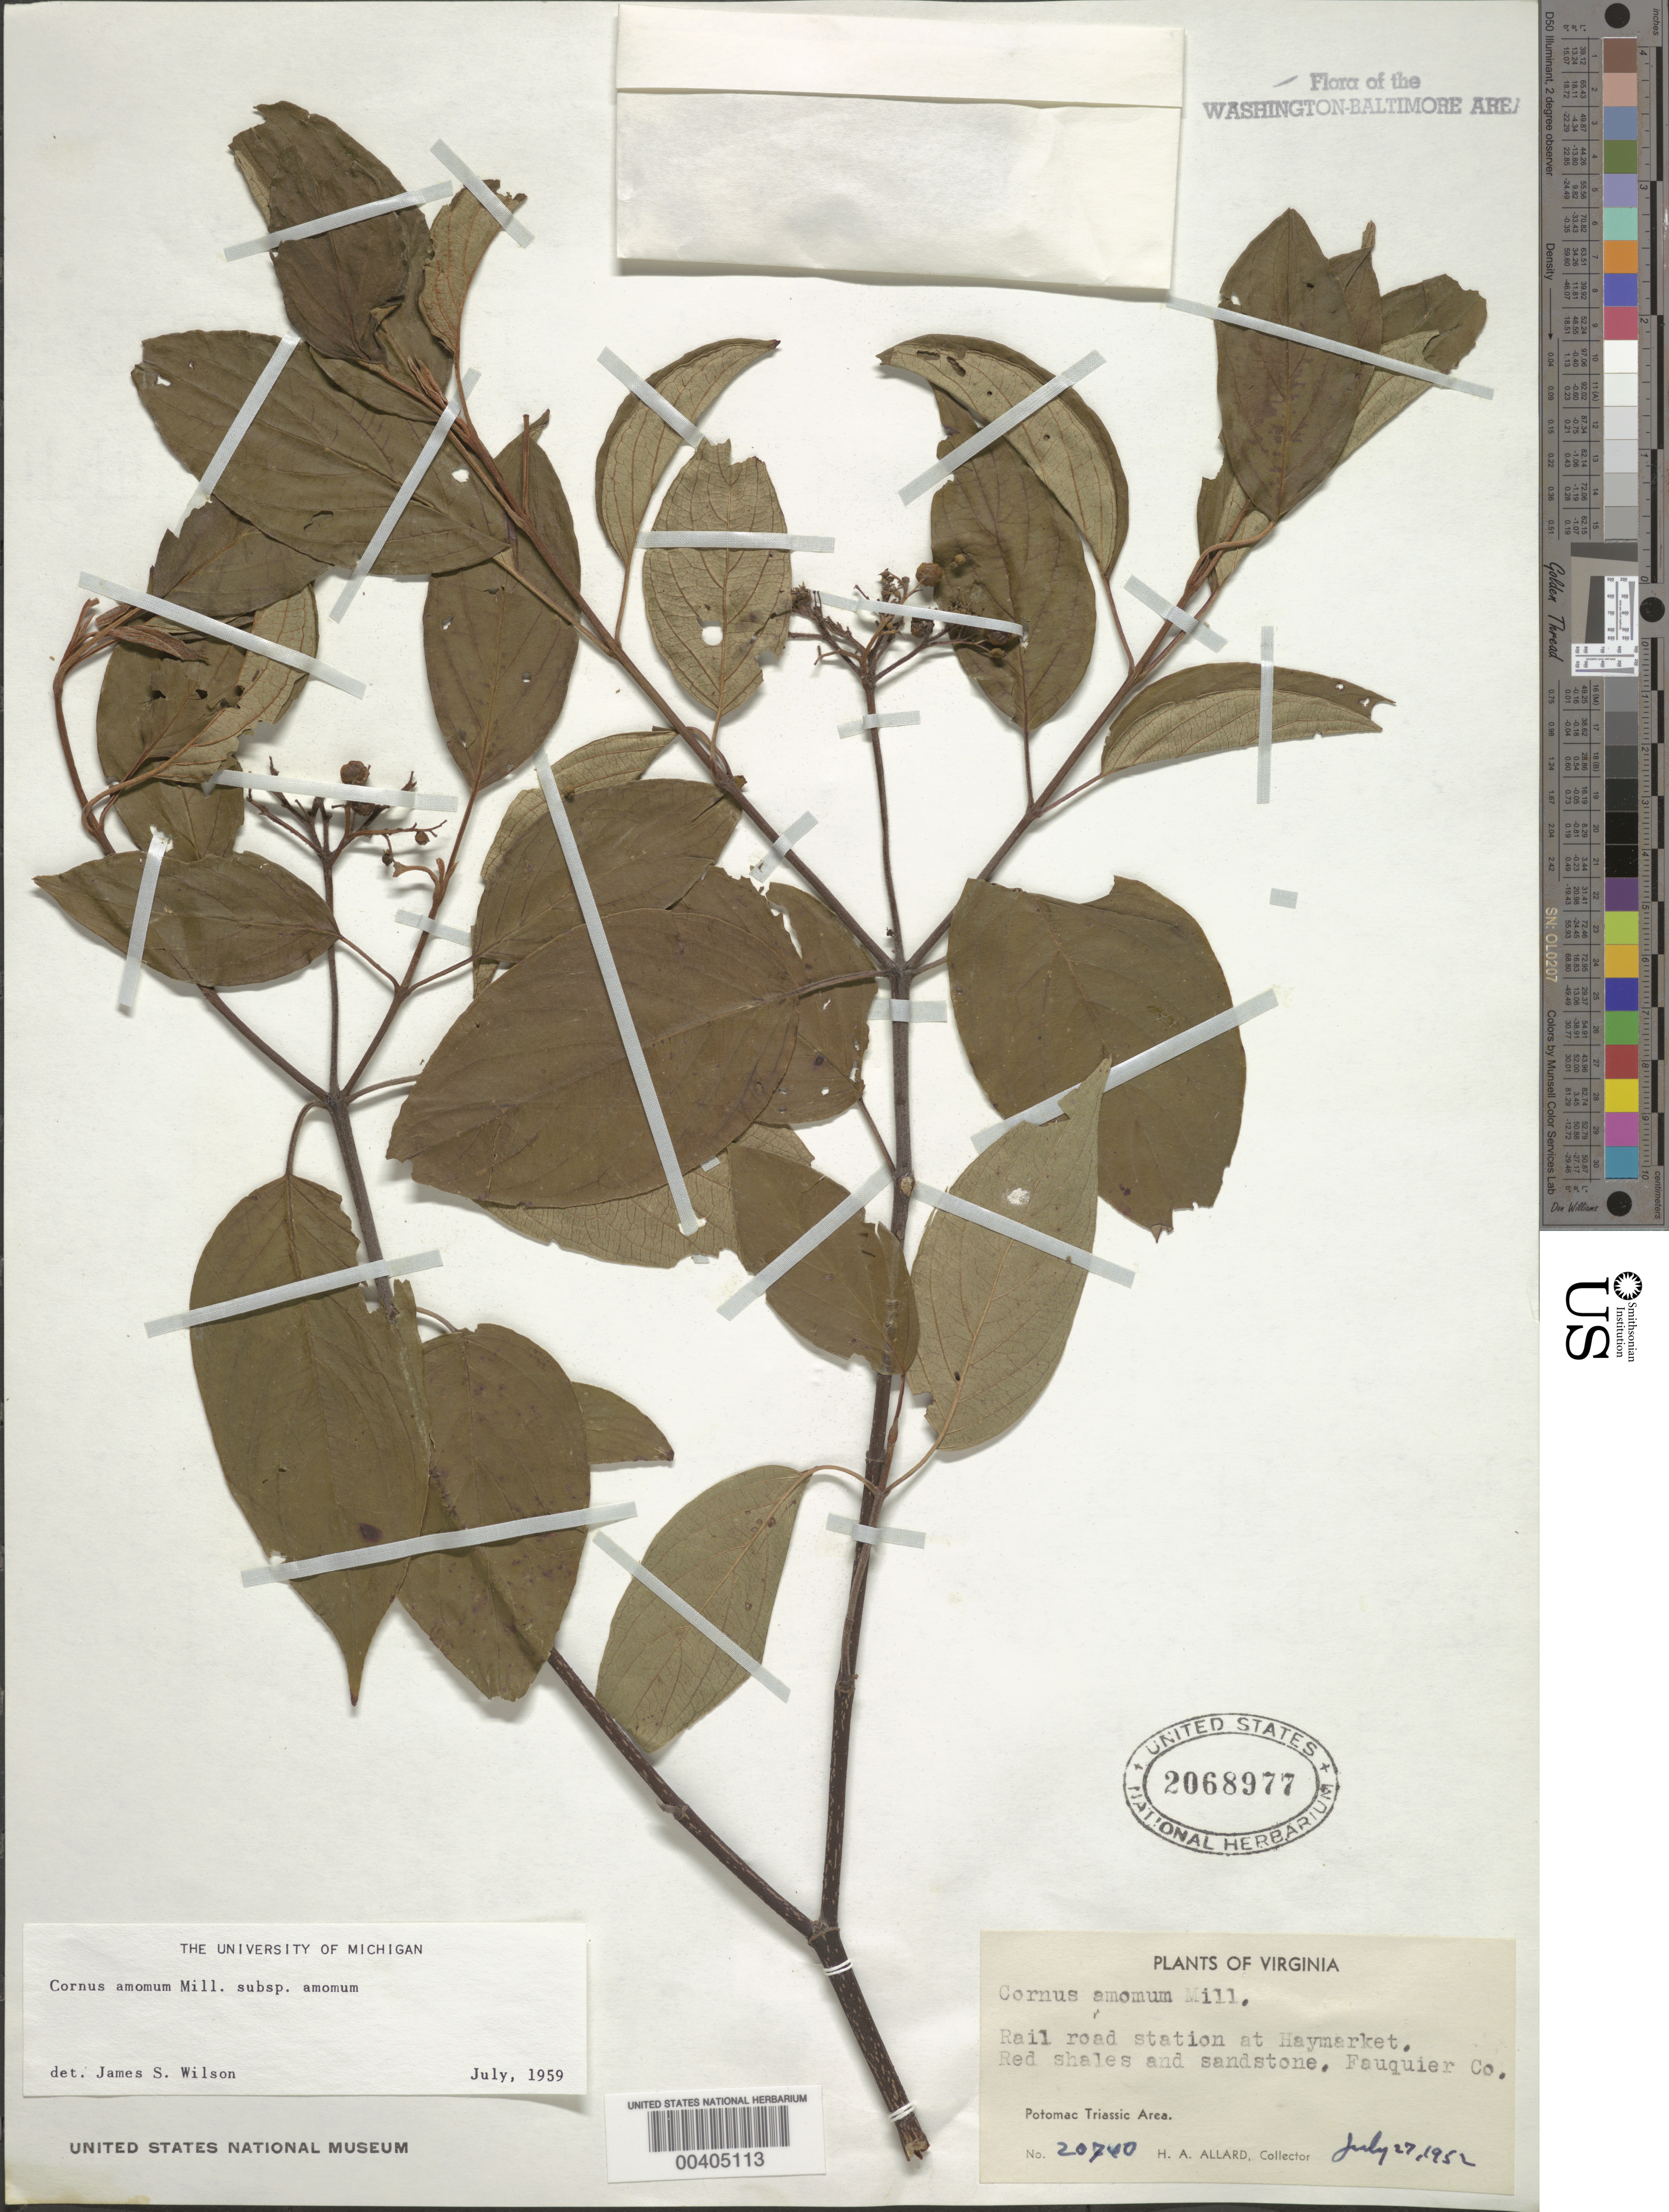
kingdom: Plantae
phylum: Tracheophyta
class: Magnoliopsida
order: Cornales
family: Cornaceae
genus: Cornus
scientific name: Cornus amomum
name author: Mill.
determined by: Wilson, J. S., (MICH), University of Michigan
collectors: H. A. Allard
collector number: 20740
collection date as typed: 27 Jul 1952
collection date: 1952-07-27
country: United States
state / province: Virginia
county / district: Fauquier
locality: R.R. Station at Haymarket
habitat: Red shales and sandstone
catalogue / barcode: US 2068977